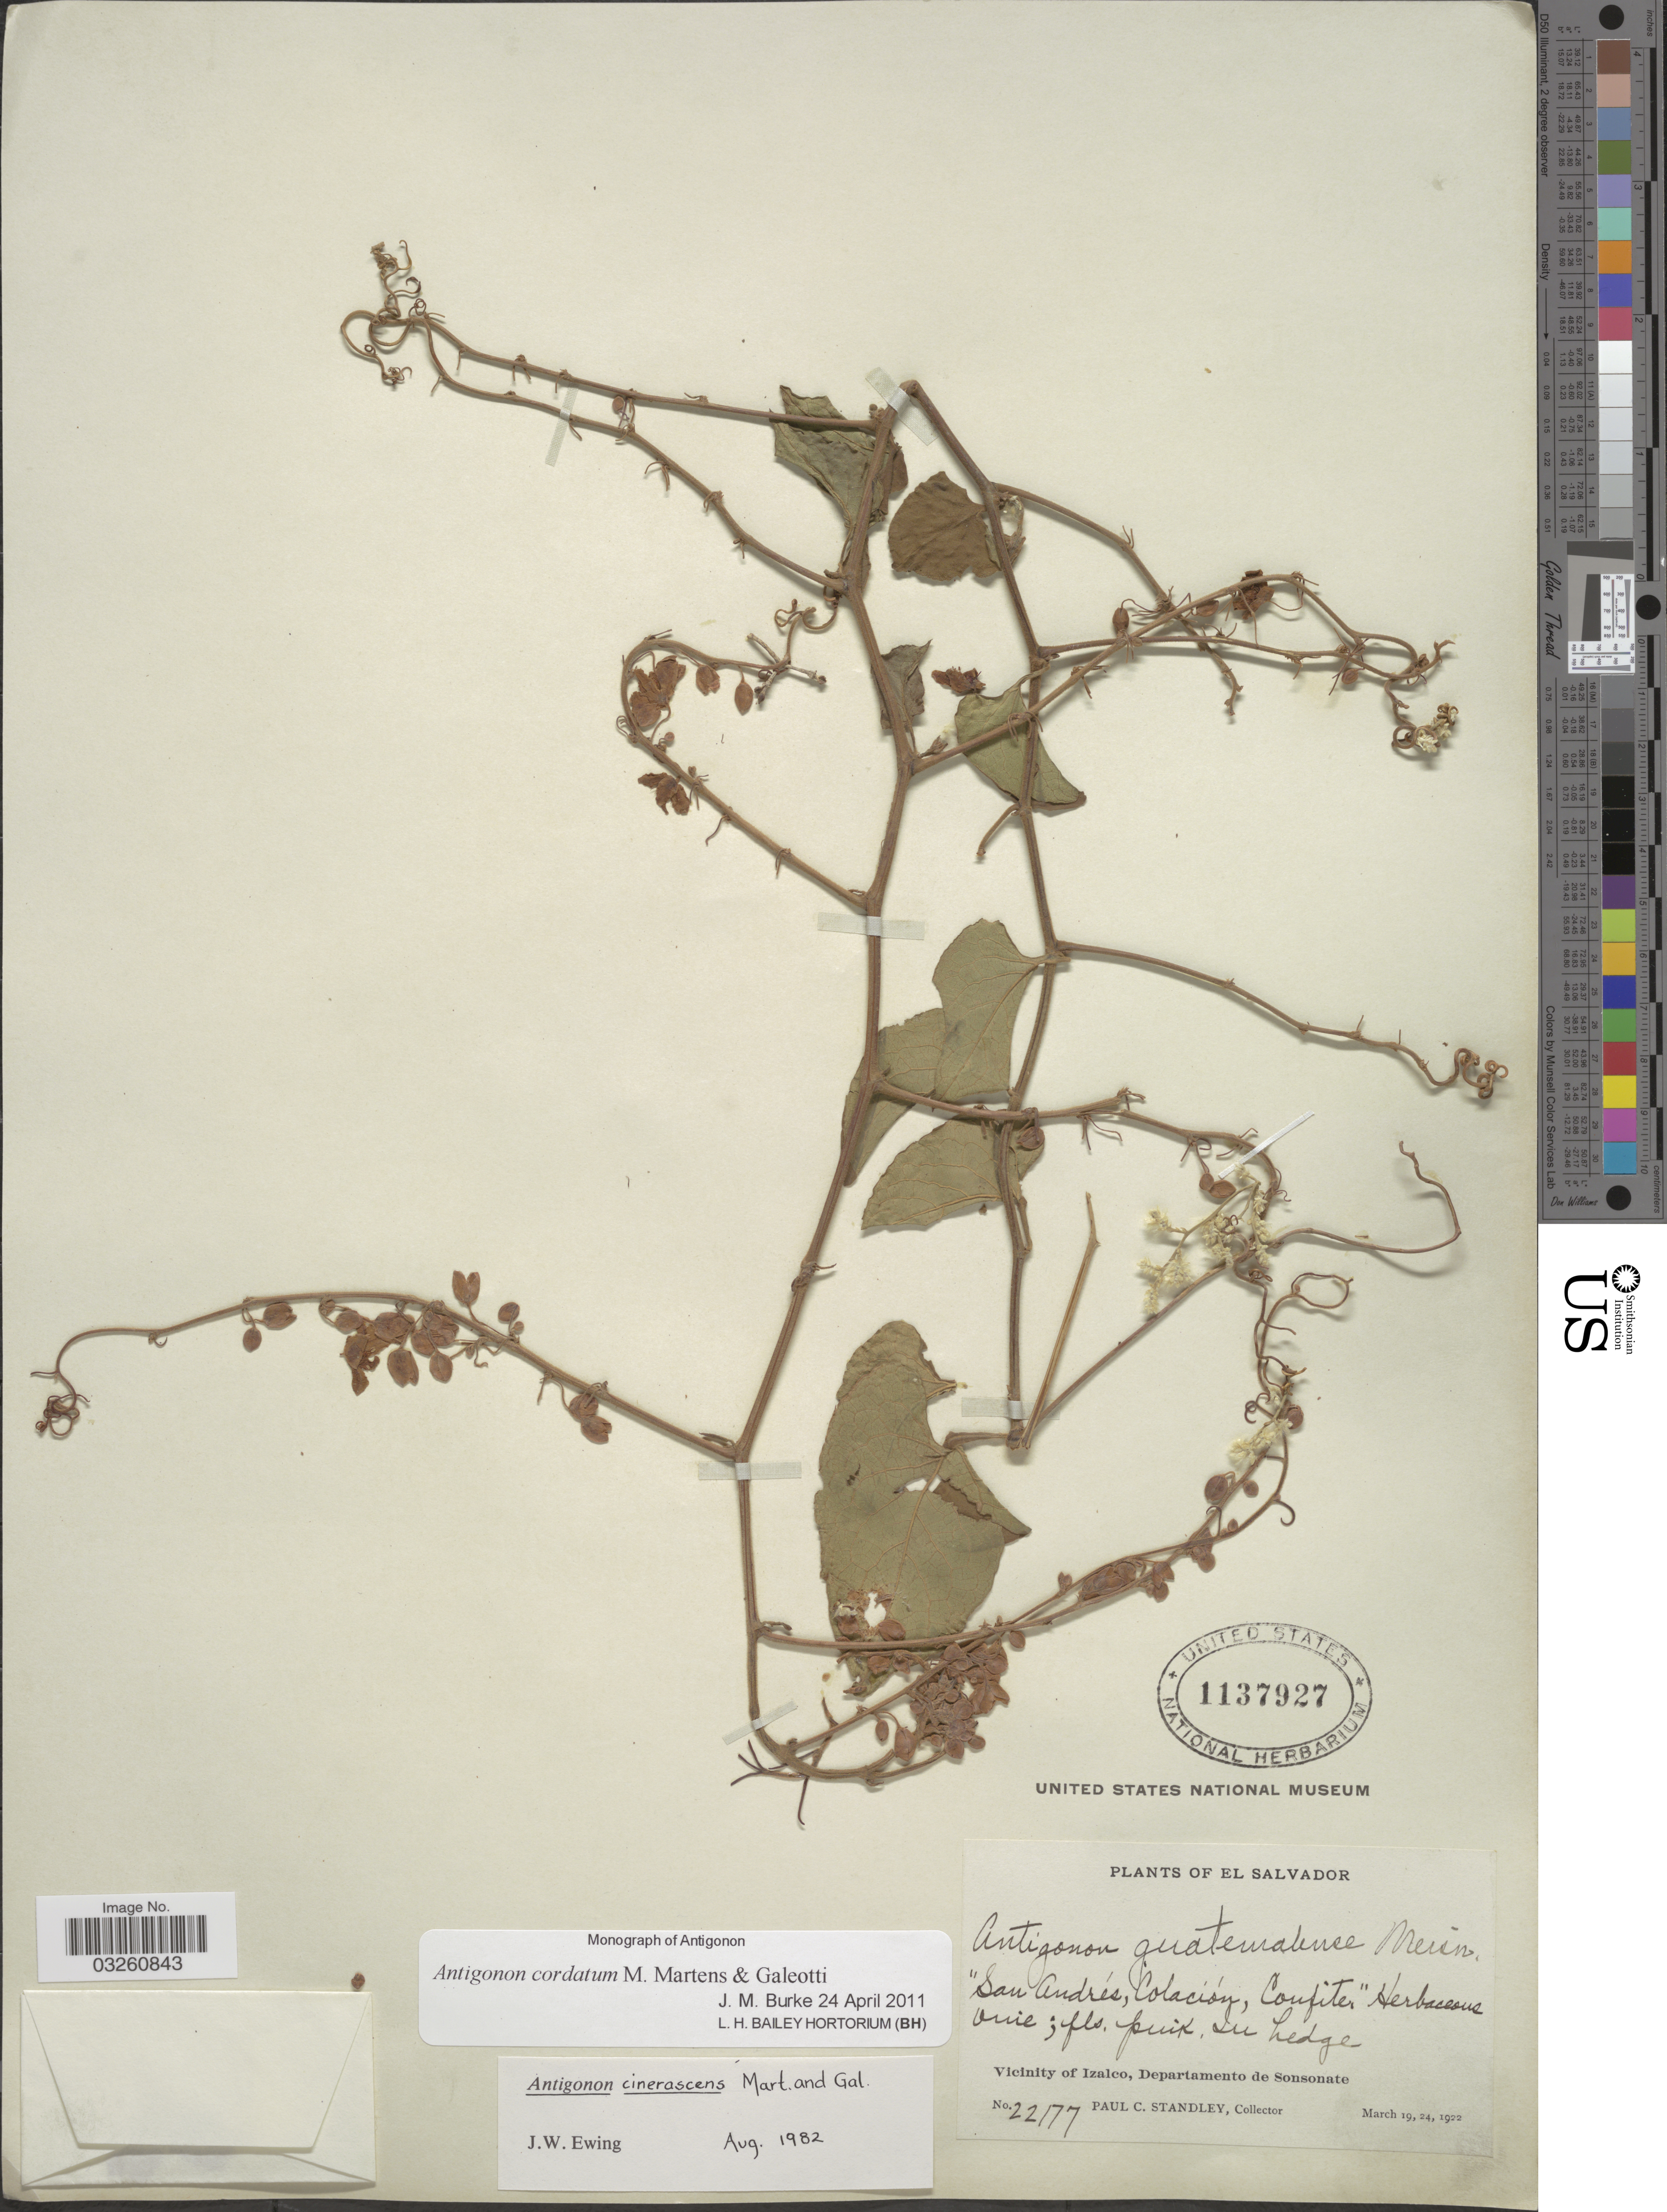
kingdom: Plantae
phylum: Tracheophyta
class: Magnoliopsida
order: Caryophyllales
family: Polygonaceae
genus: Antigonon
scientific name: Antigonon cordatum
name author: M. Martens & Galeotti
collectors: P. C. Standley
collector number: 22177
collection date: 1922-03-19/1922-03-24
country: El Salvador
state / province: Sonsonate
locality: Vicinity of Izalco, Departamento de Sonsonate.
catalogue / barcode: US 1137927